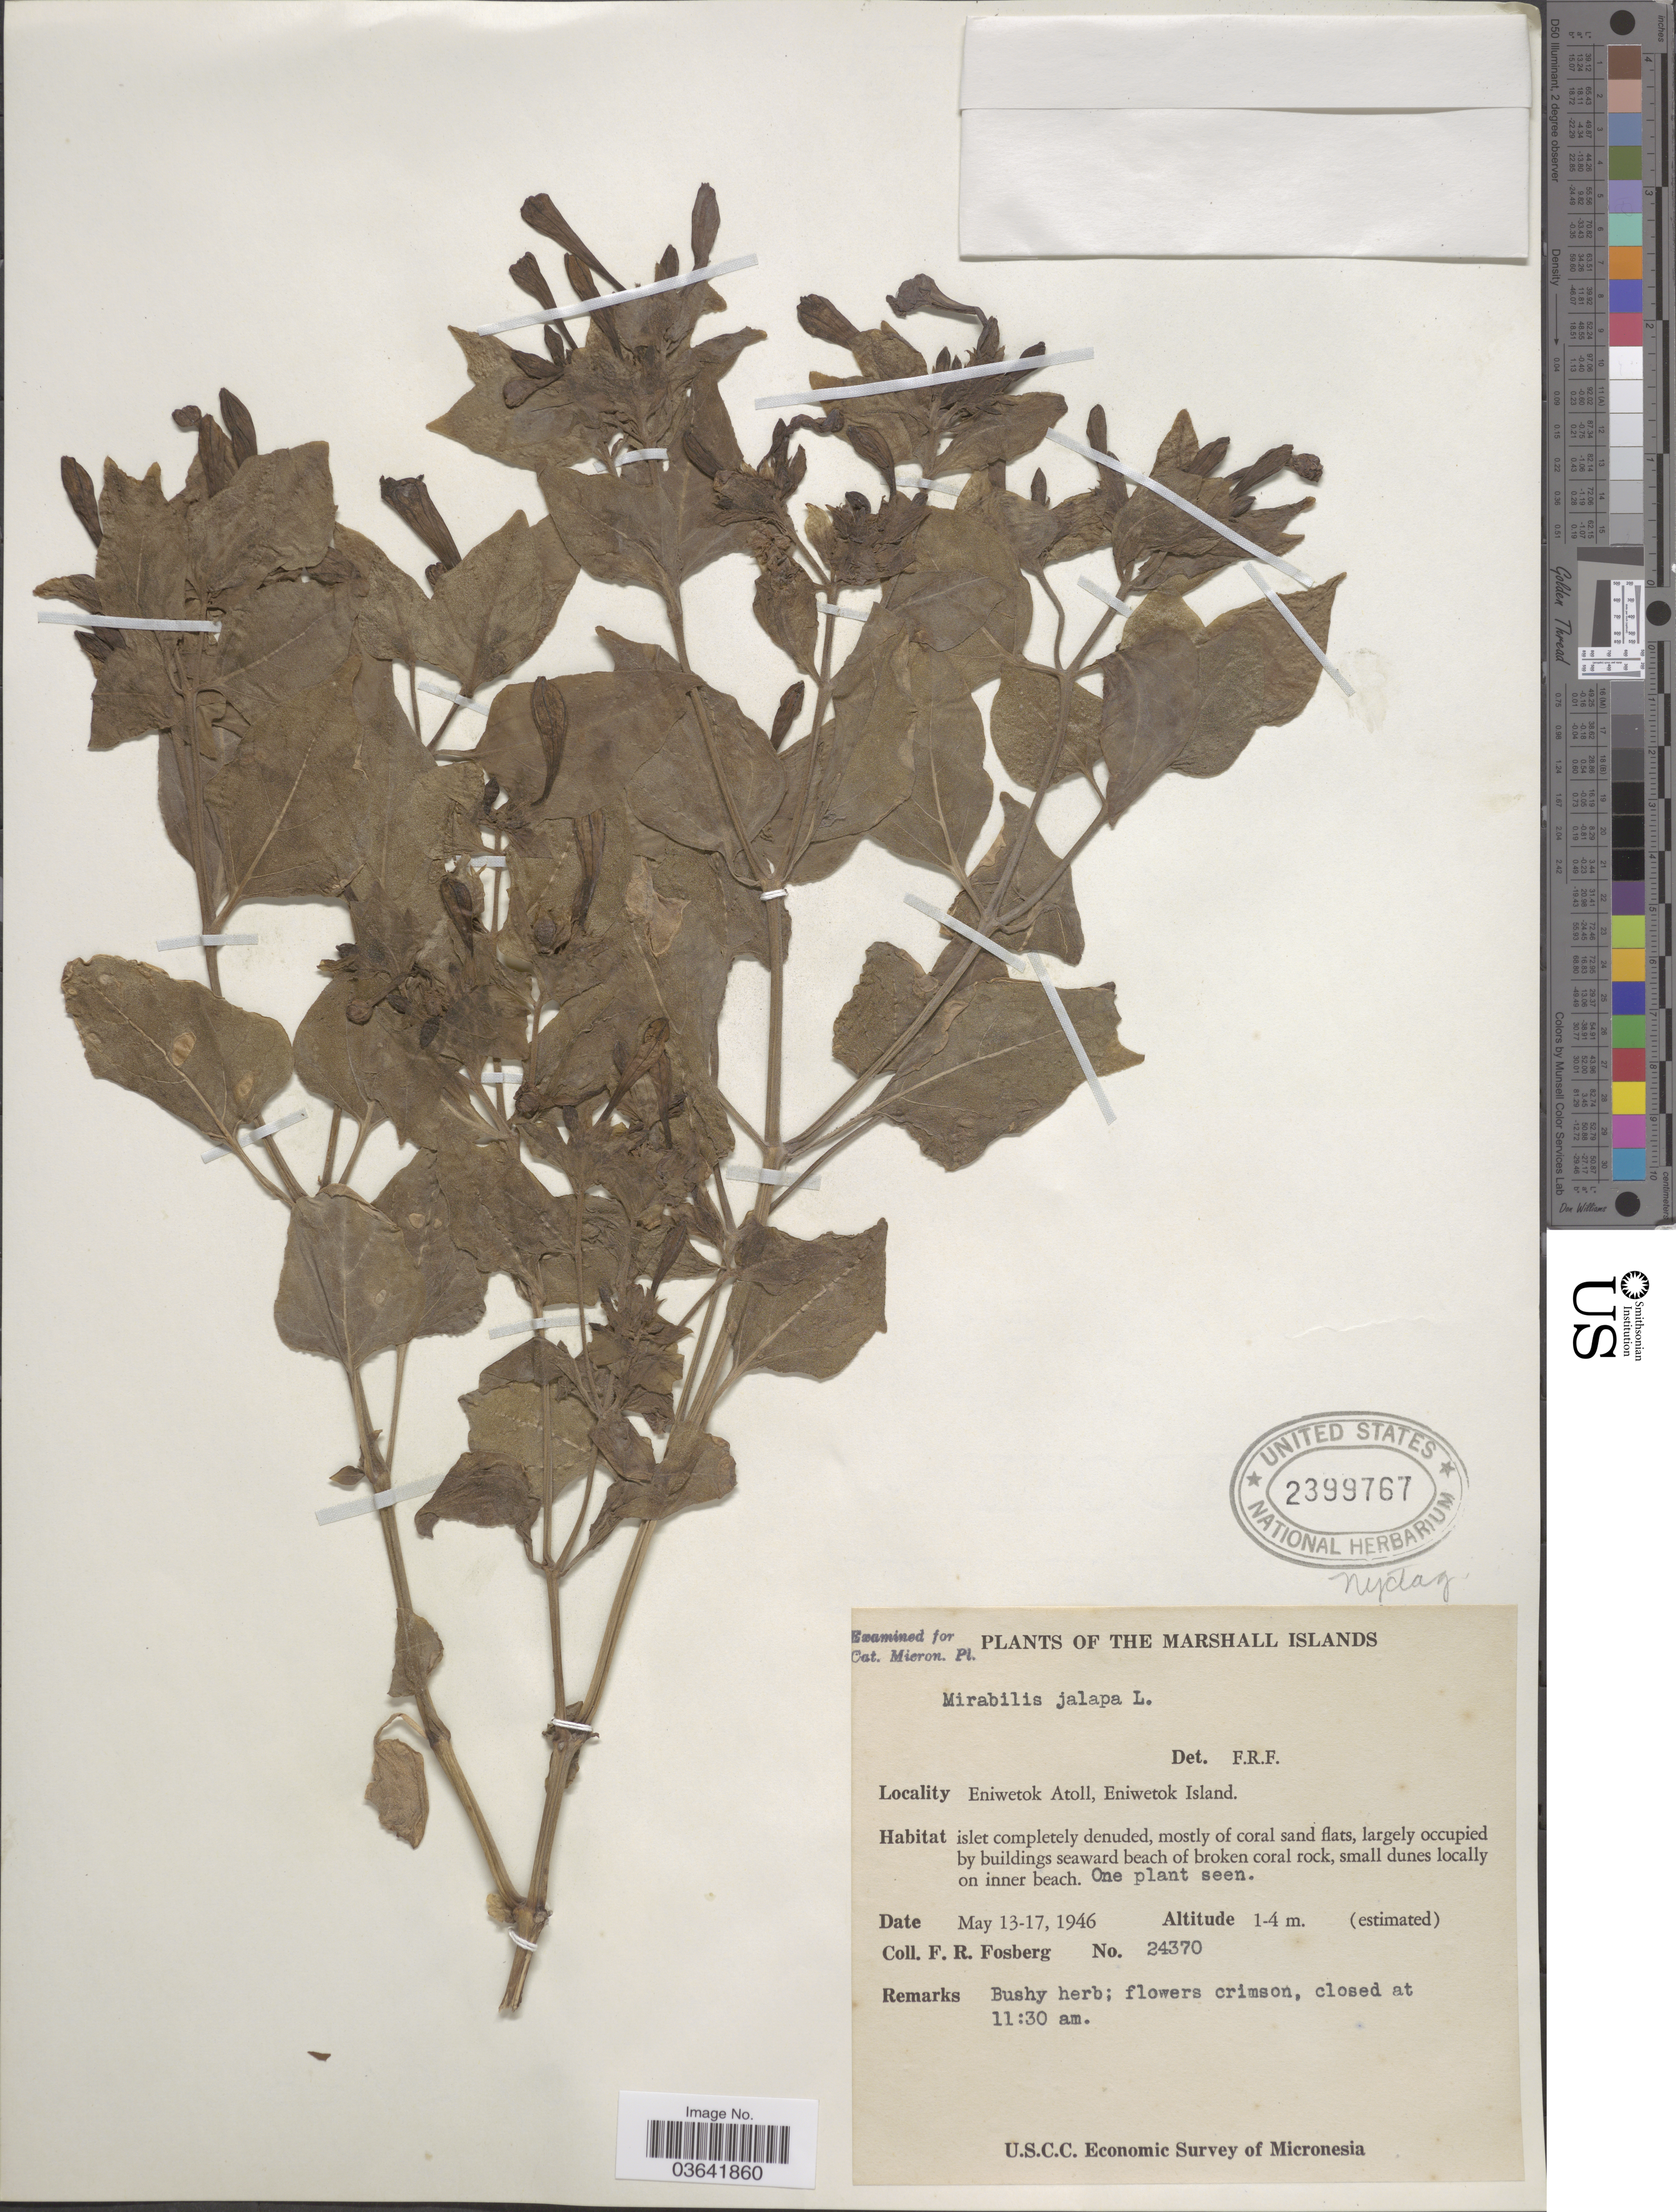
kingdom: Plantae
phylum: Tracheophyta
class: Magnoliopsida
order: Caryophyllales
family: Nyctaginaceae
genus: Mirabilis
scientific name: Mirabilis jalapa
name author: L.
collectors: F. R. Fosberg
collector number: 24370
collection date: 1946-05-13/1946-05-17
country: Marshall Islands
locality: Eniwetok Atoll, Eniwetok Island.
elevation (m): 1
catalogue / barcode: US 2399767